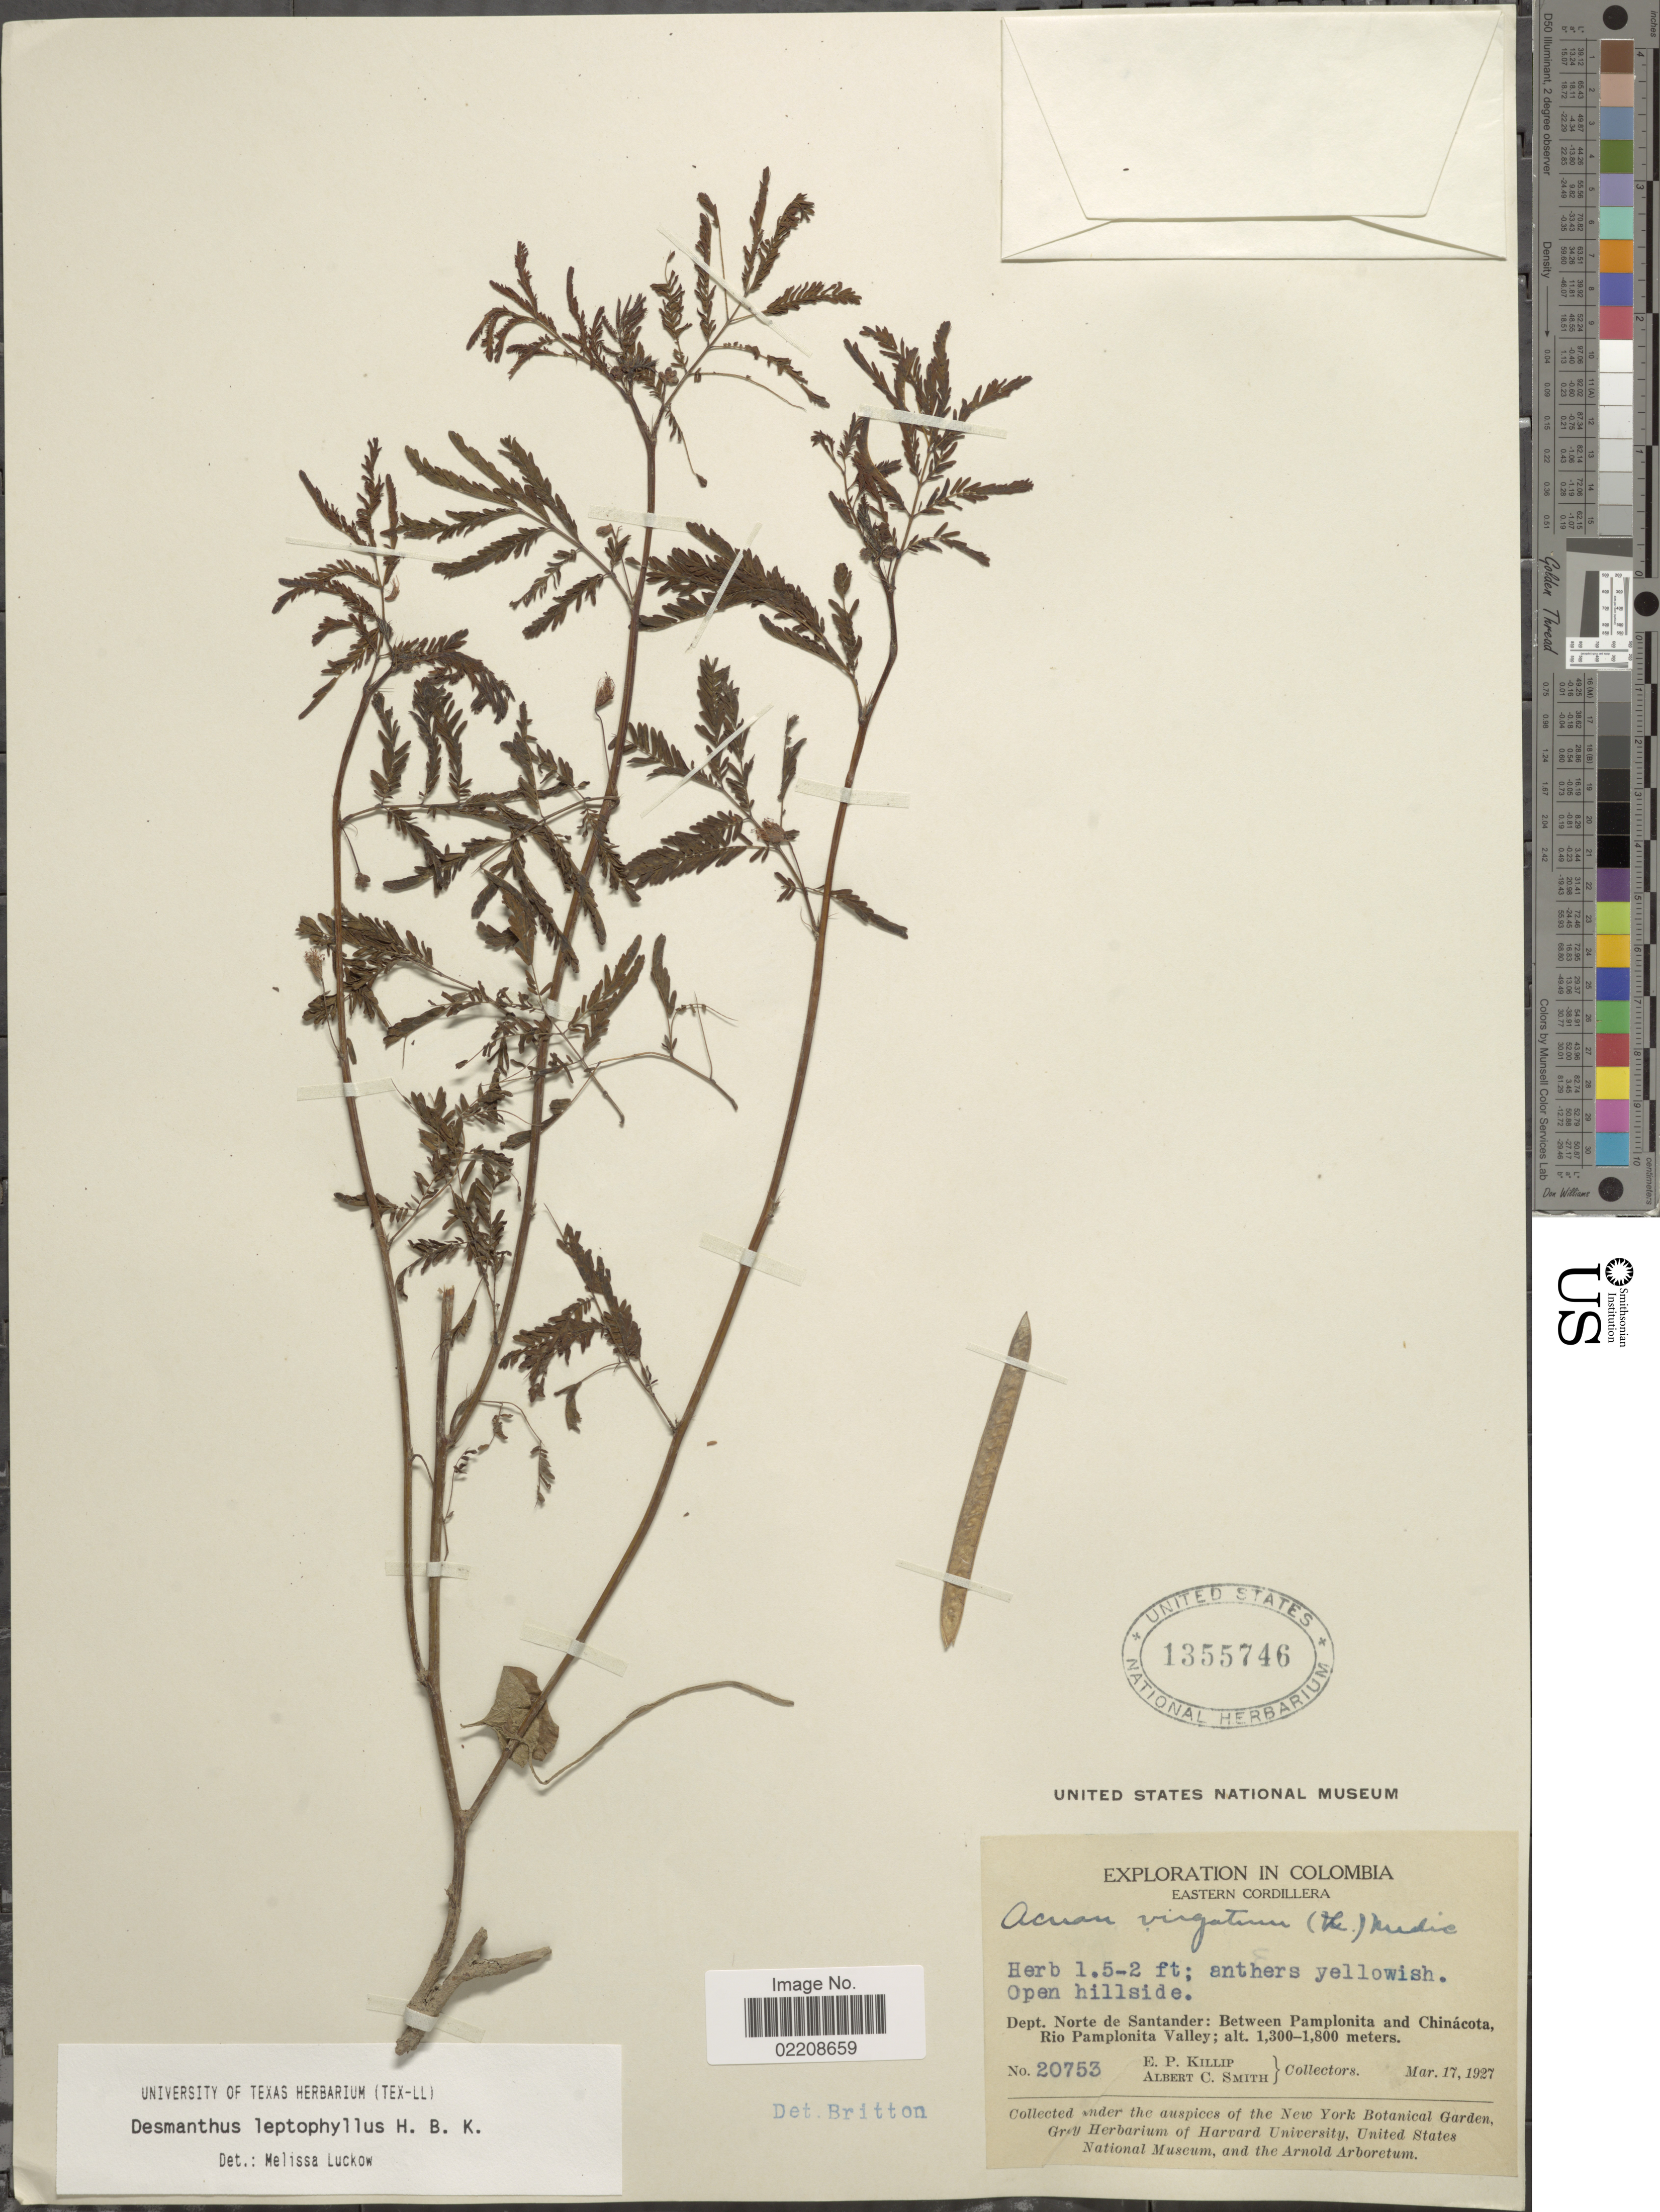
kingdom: Plantae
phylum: Tracheophyta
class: Magnoliopsida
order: Fabales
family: Fabaceae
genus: Desmanthus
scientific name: Desmanthus leptophyllus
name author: Kunth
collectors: E. P. Killip & A. C. Smith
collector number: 20753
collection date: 1927-03-17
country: Colombia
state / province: Norte de Santander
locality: Eastern Cordillera. Dept. Norte de Santander: Between Pamplonita and Chinácota, Rio Pamplonita Valley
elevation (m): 1300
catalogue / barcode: US 1355746